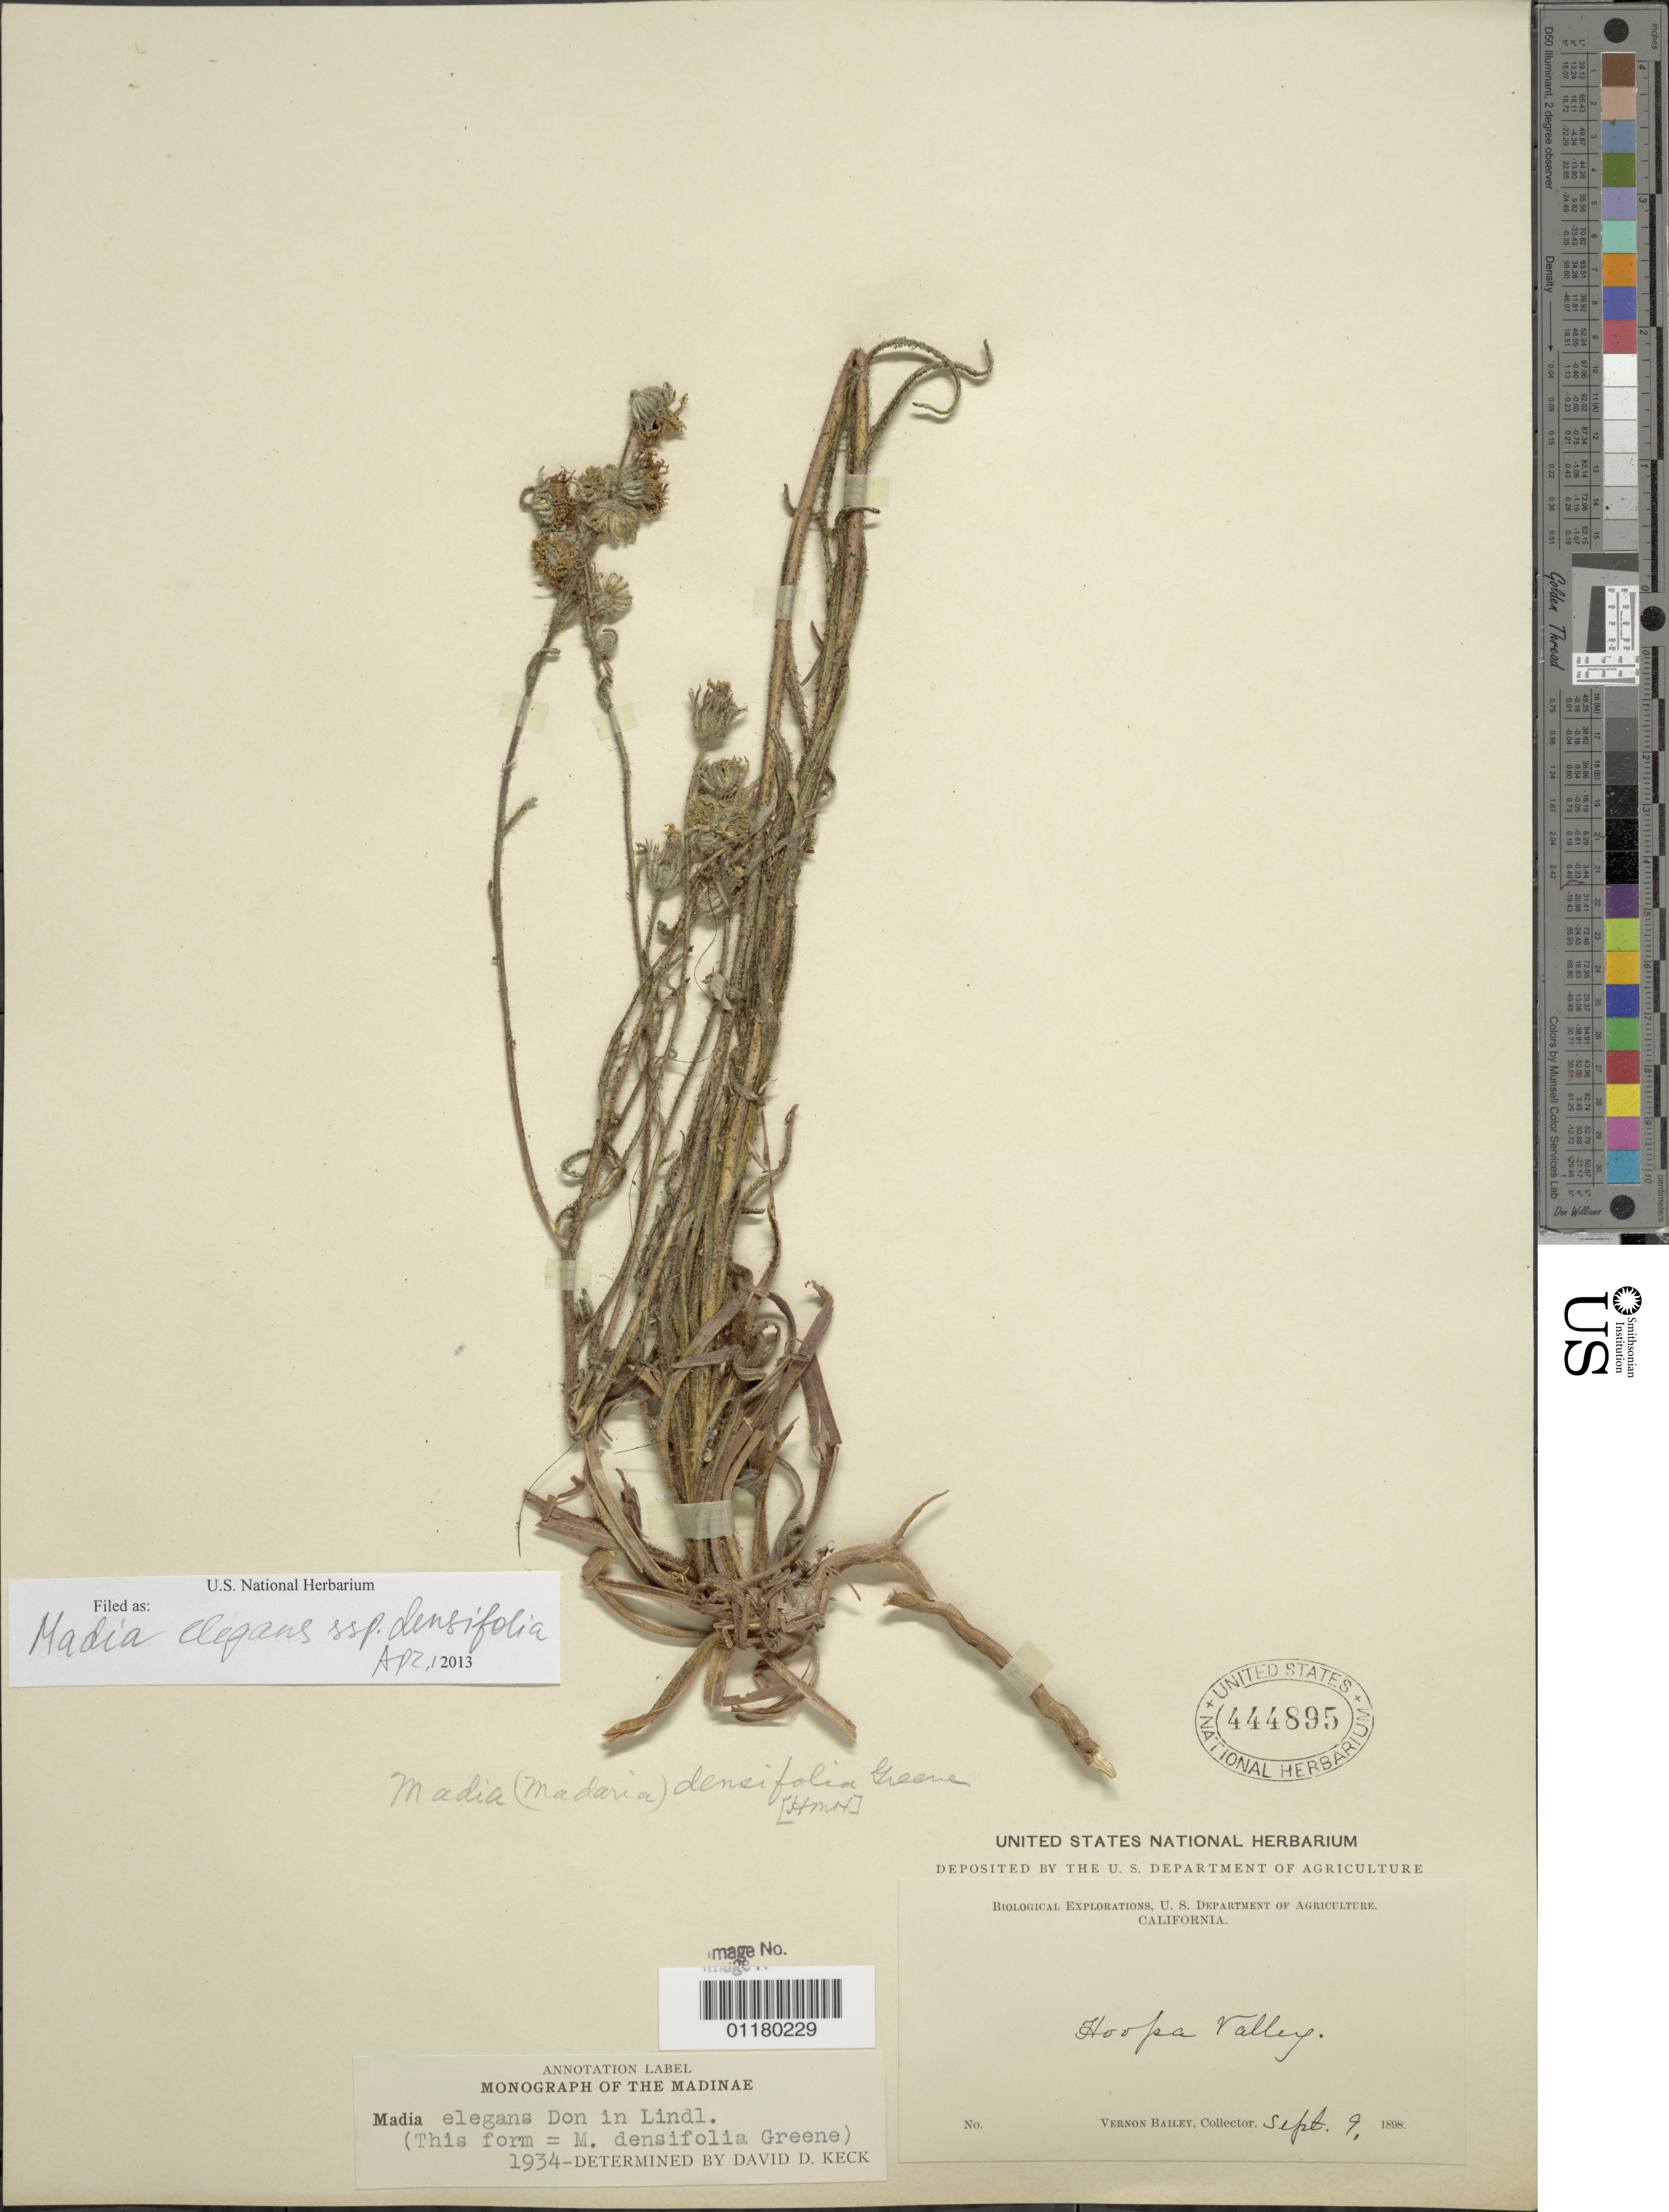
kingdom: Plantae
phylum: Tracheophyta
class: Magnoliopsida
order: Asterales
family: Asteraceae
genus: Madia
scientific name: Madia elegans subsp. densifolia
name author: (Greene) D.D. Keck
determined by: Keck, David D.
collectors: V. O. Bailey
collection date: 1898-09-09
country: United States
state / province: California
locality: Hoopa Valley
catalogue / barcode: US 444895